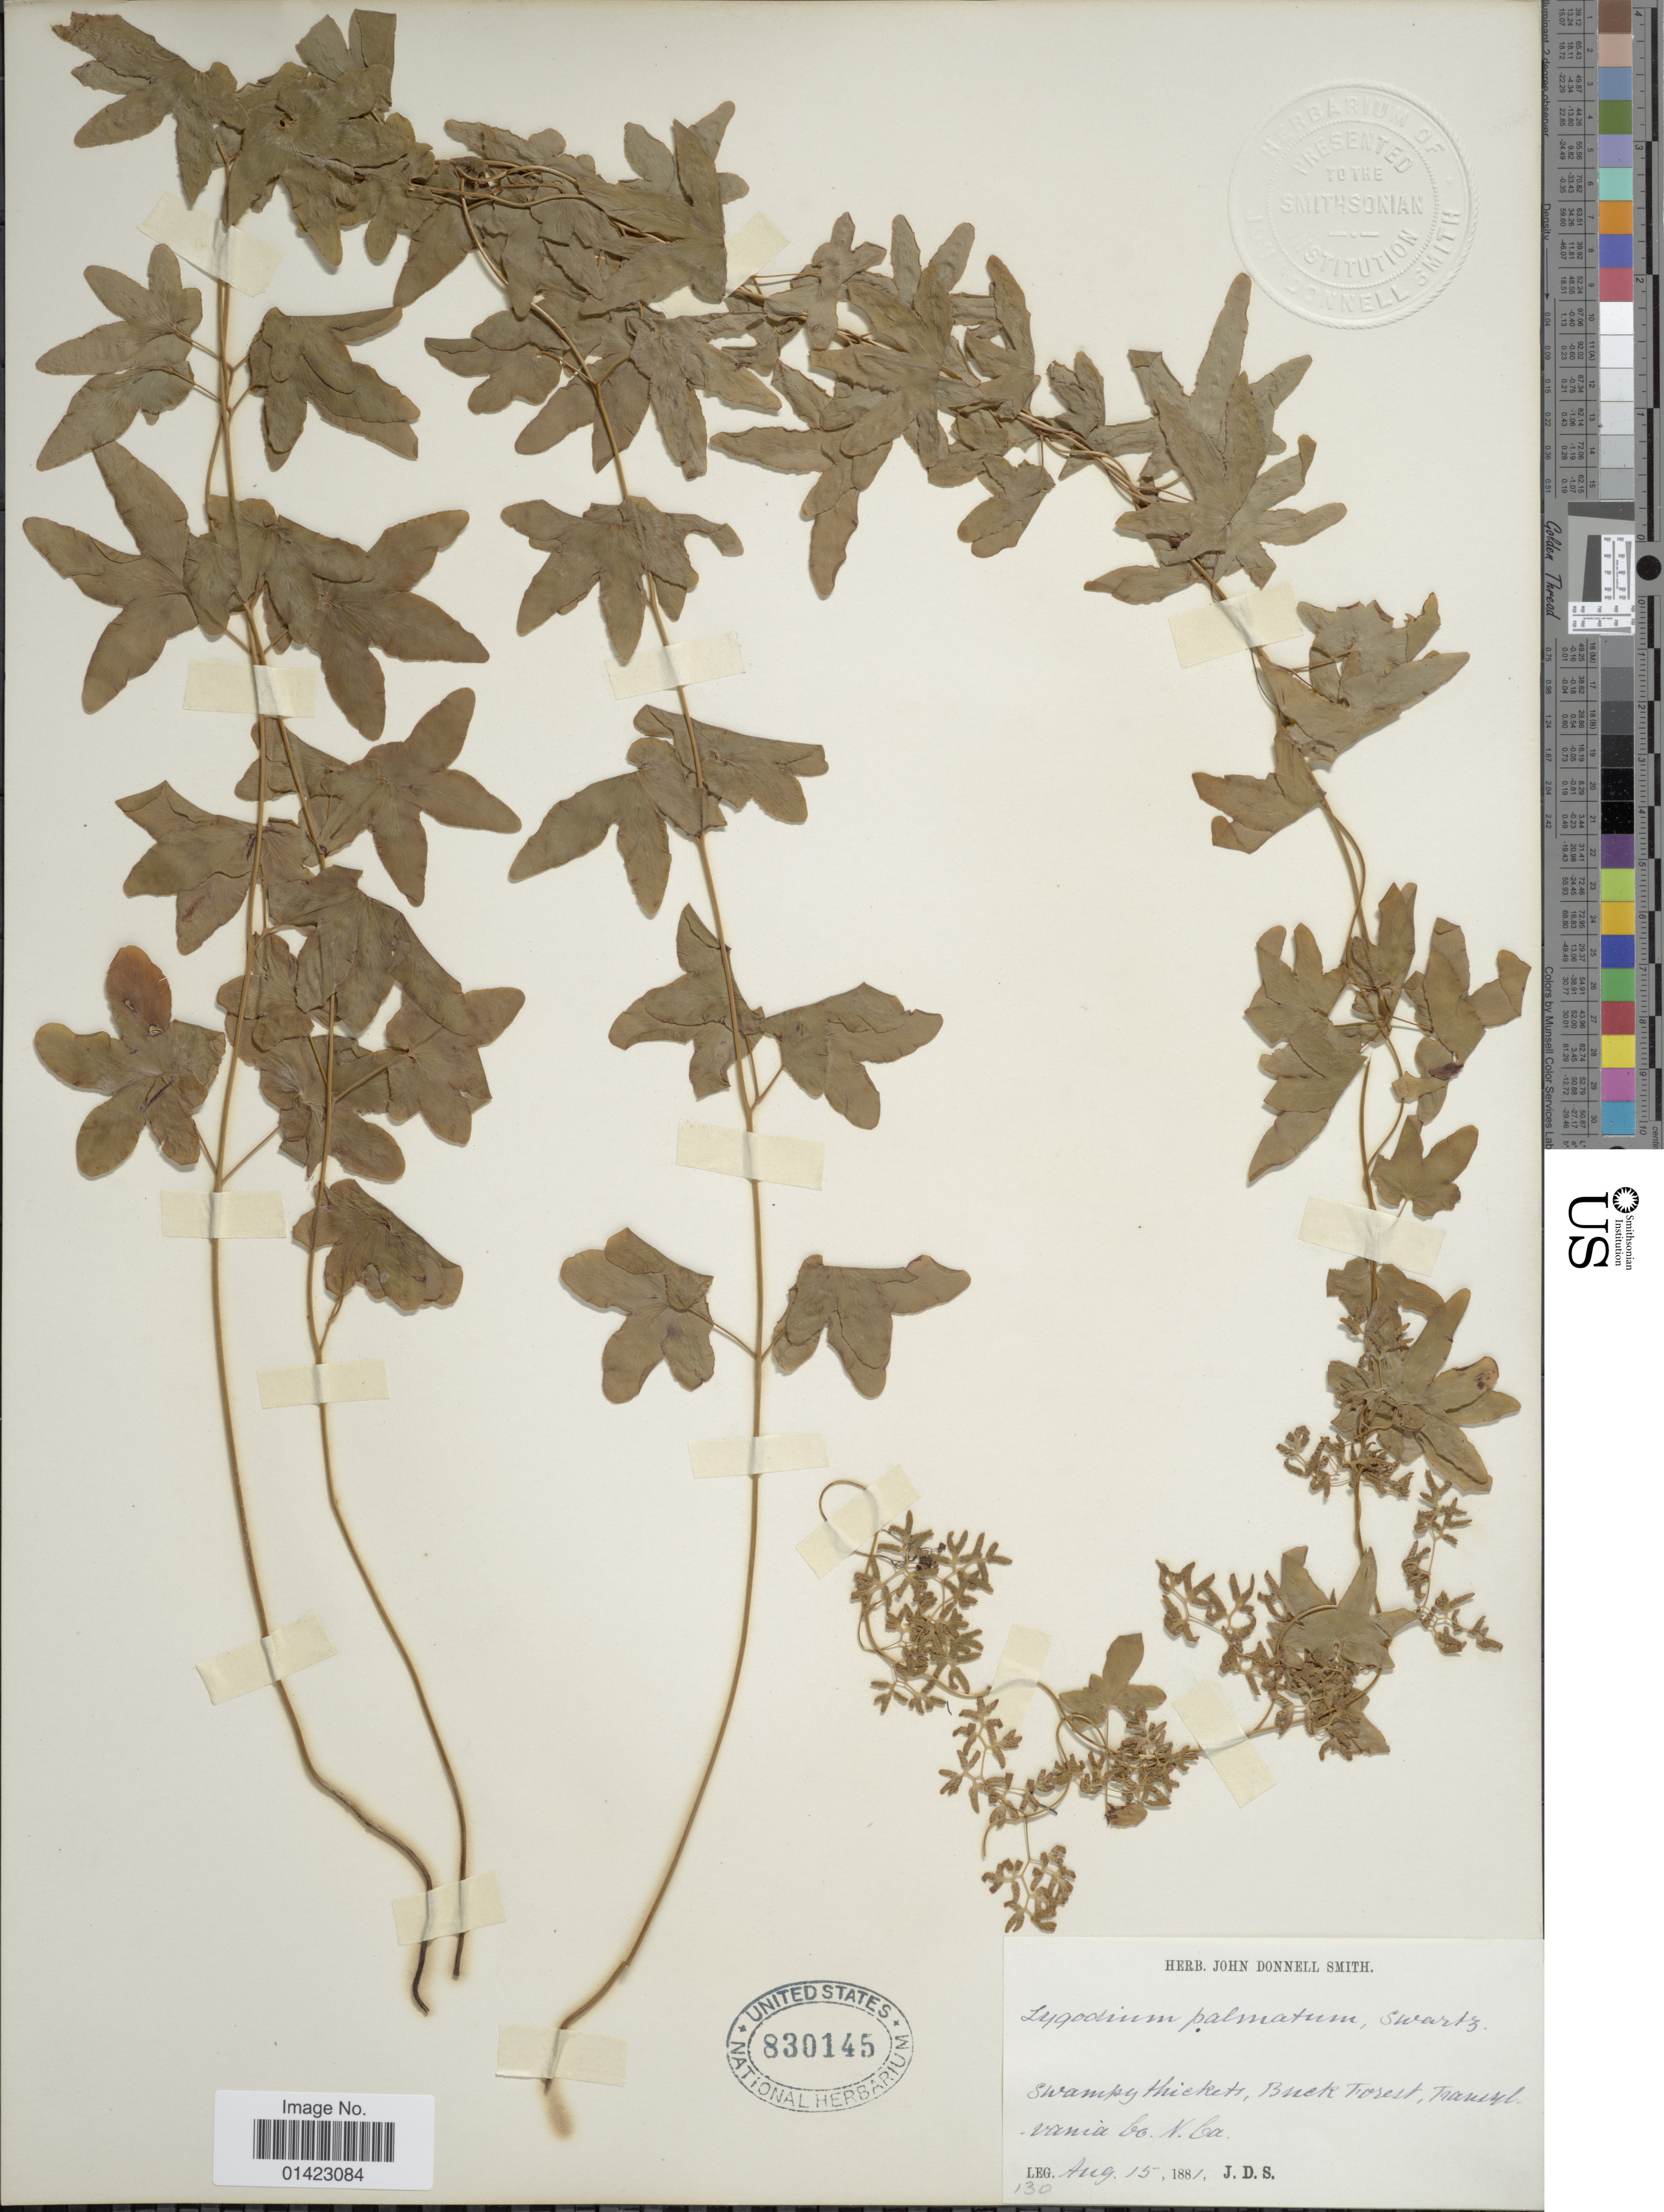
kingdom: Plantae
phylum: Tracheophyta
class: Polypodiopsida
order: Schizaeales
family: Lygodiaceae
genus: Lygodium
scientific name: Lygodium palmatum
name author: (Bernh.) Sw.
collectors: J. Donnell Smith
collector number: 130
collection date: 1881-08-15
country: United States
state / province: North Carolina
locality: Swampy thickets, Buck Forest, Transylvania Co. N. Ca.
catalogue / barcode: US 830145